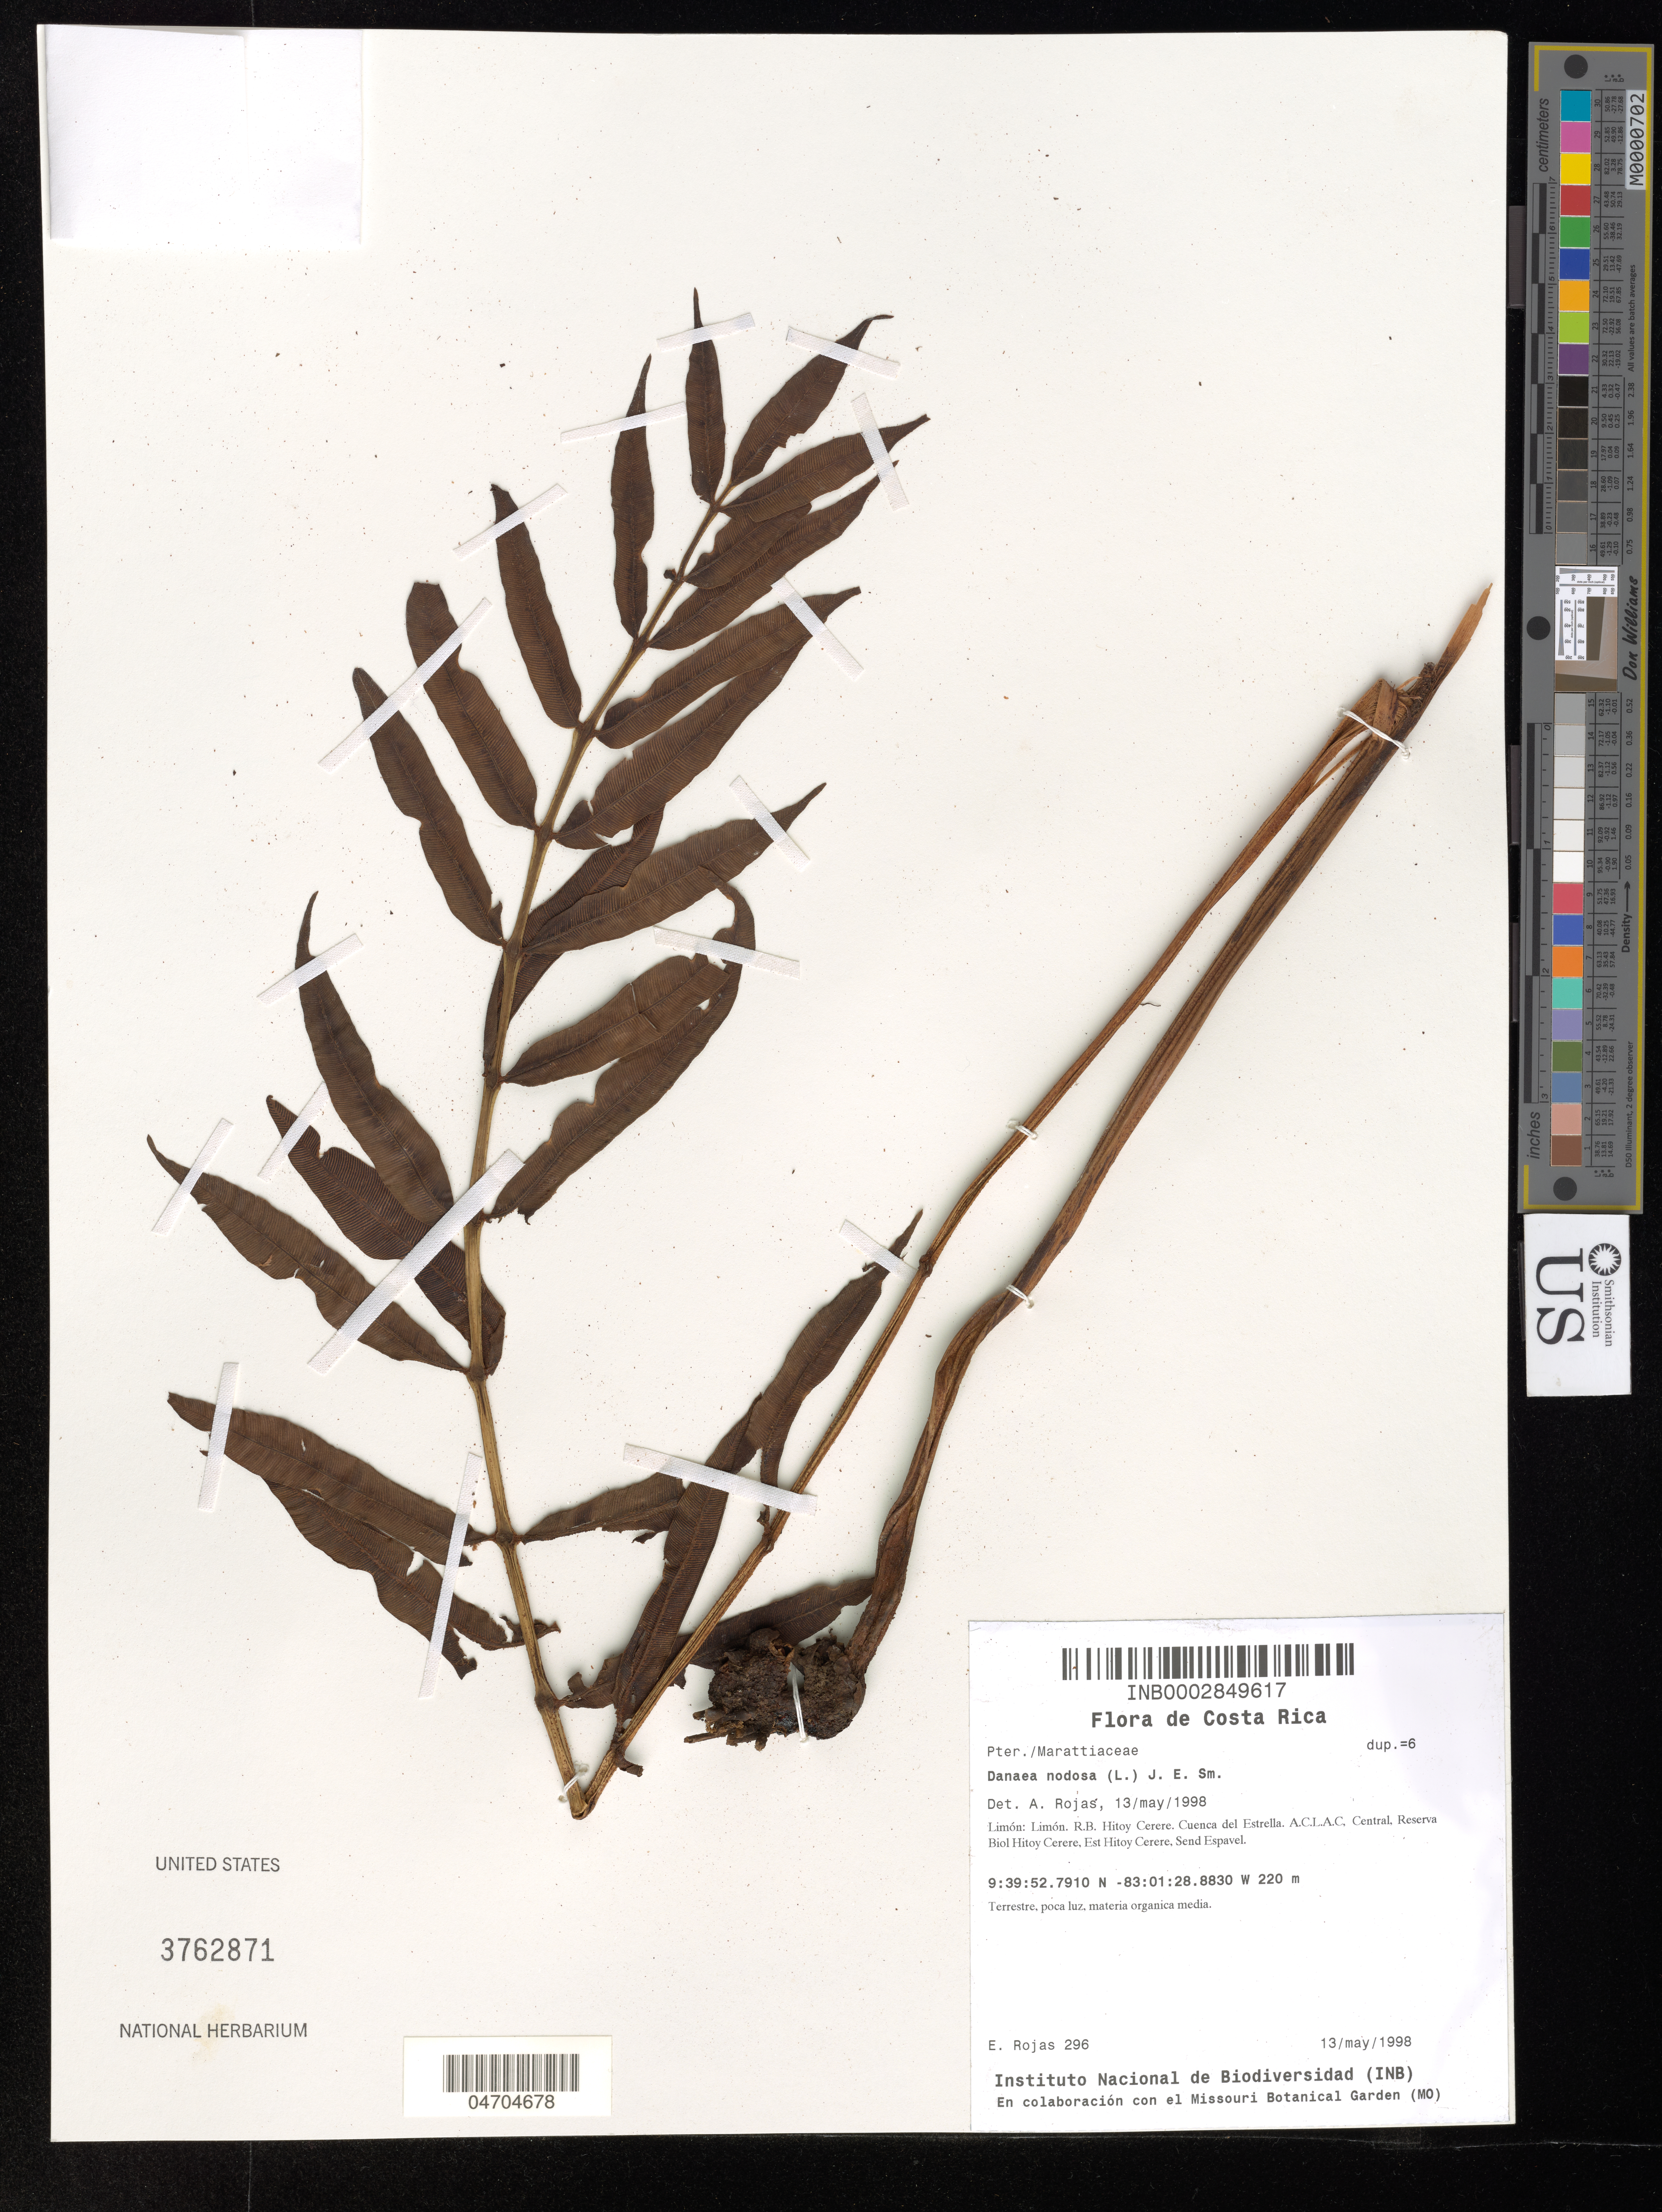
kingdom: Plantae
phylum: Tracheophyta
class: Polypodiopsida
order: Marattiales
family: Marattiaceae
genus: Danaea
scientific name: Danaea nodosa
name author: (L.) Sm.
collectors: E. Rojas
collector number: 296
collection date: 1998-05-13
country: Costa Rica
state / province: Limón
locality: Limón. R.B. Hitoy Cerere. Cuenca del Estrella. A.C.I. A.C. Central. Reserva Biol Hitoy Cerere, Est Hitoy Cerere. Send Espavel.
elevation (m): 220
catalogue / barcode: US 3762871